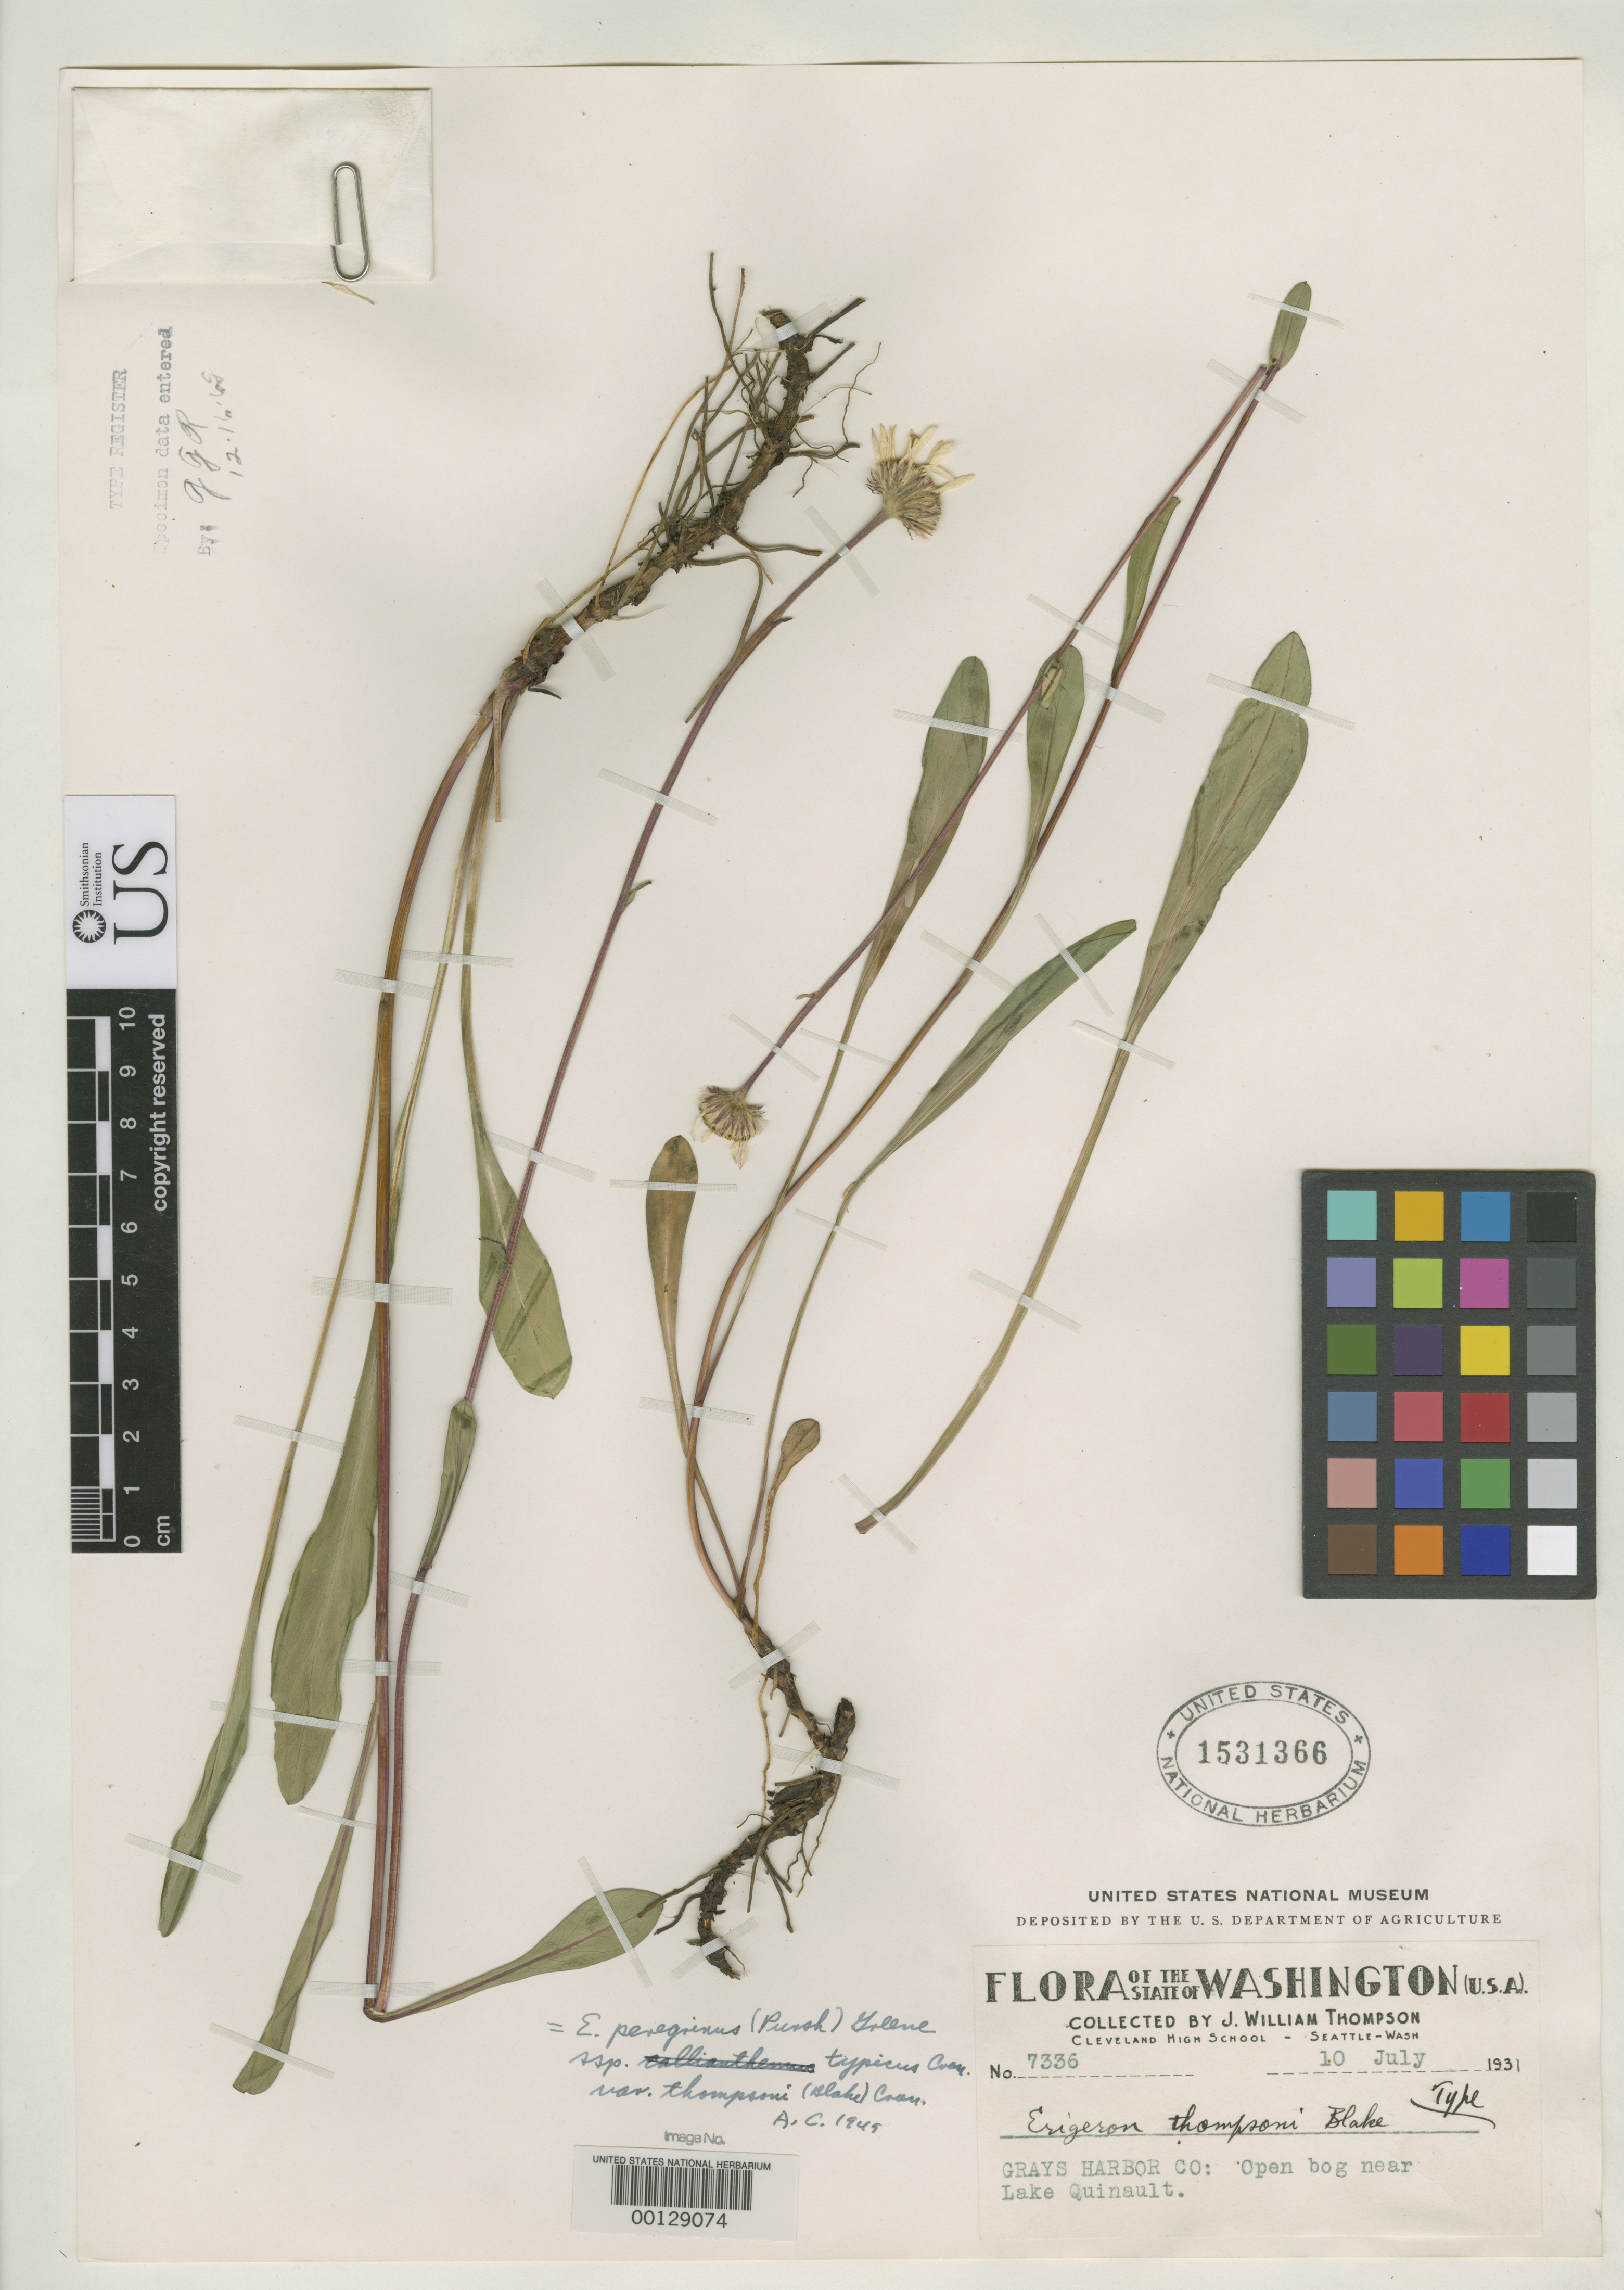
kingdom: Plantae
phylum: Tracheophyta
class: Magnoliopsida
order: Asterales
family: Asteraceae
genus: Erigeron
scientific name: Erigeron thompsoni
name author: S.F. Blake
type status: Holotype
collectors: J. W. Thompson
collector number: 7336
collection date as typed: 10 Jul 1931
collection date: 1931-07-10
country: United States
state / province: Washington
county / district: Grays Harbor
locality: Lake Quinault.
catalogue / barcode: US 1531366